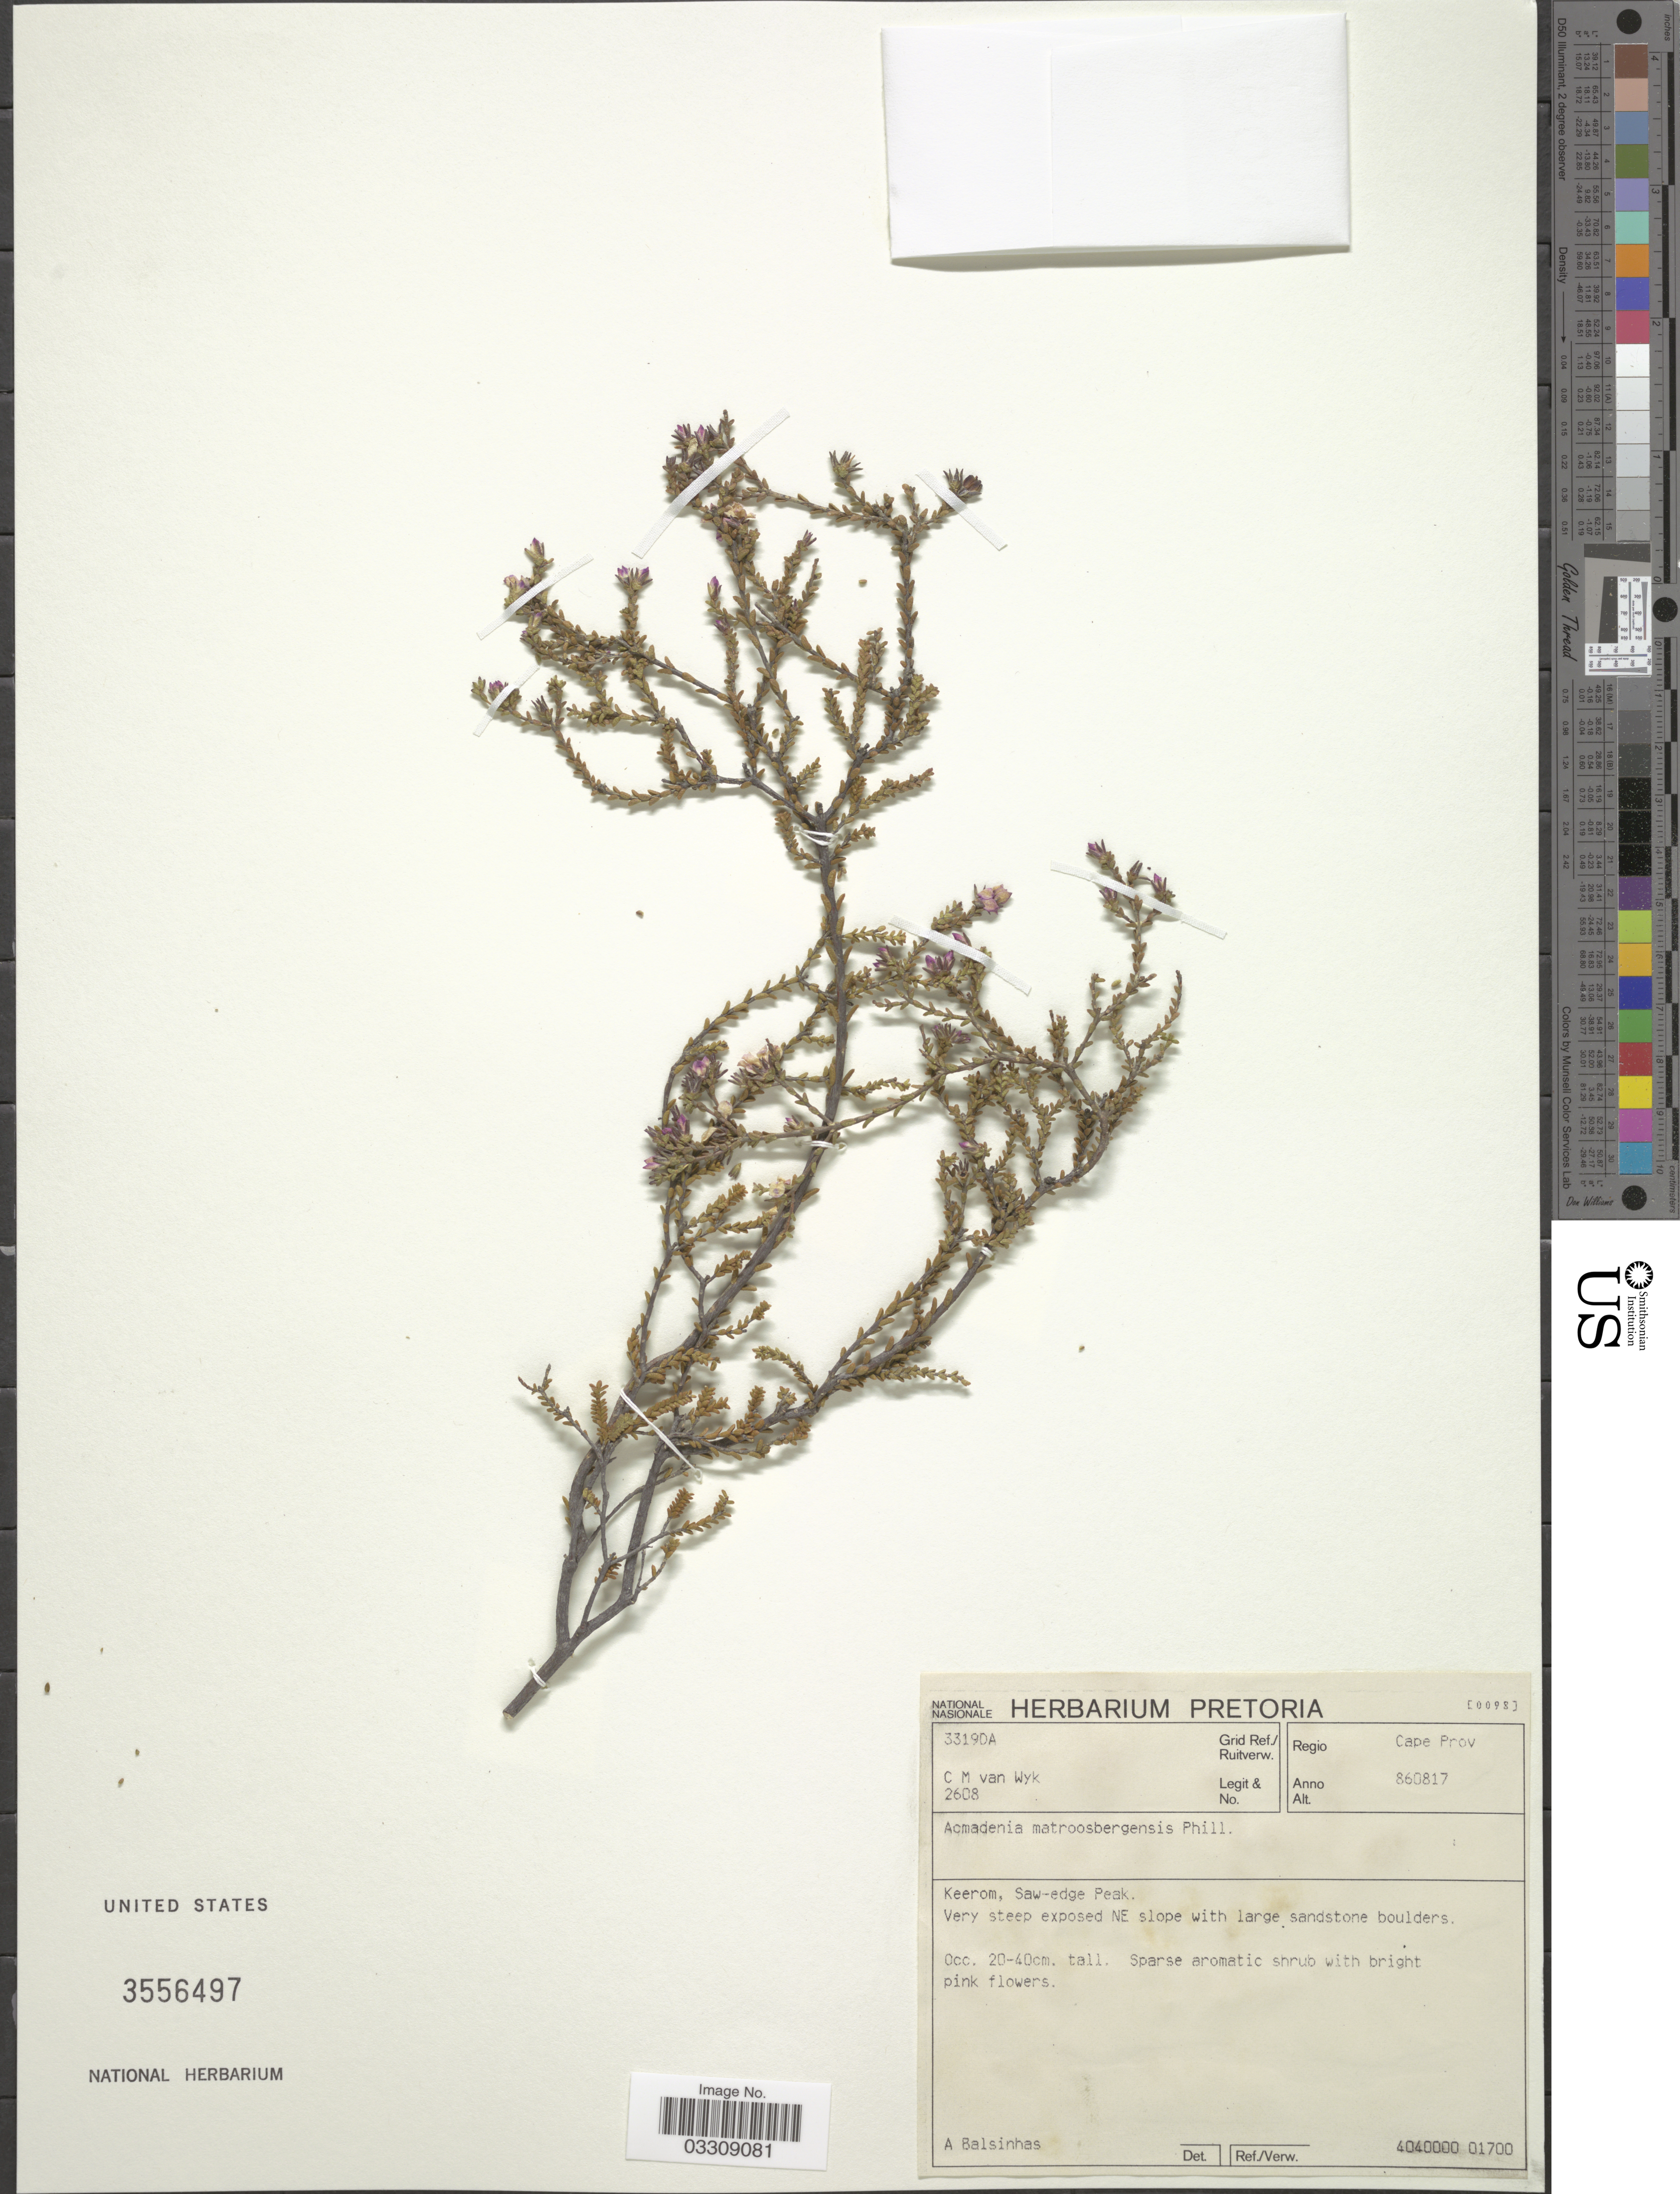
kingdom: Plantae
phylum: Tracheophyta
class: Magnoliopsida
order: Sapindales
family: Rutaceae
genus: Acmadenia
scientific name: Acmadenia matroosbergensis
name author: E. Phillips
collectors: C. Van Wyk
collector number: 2608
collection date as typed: Transcribed d/m/y: 17/8/86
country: South Africa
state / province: Western Cape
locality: Regio Cape Prov. Grid Ref./ Ruitverw 3319DA. Keerom, Saw-edge Peak.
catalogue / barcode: US 3556497